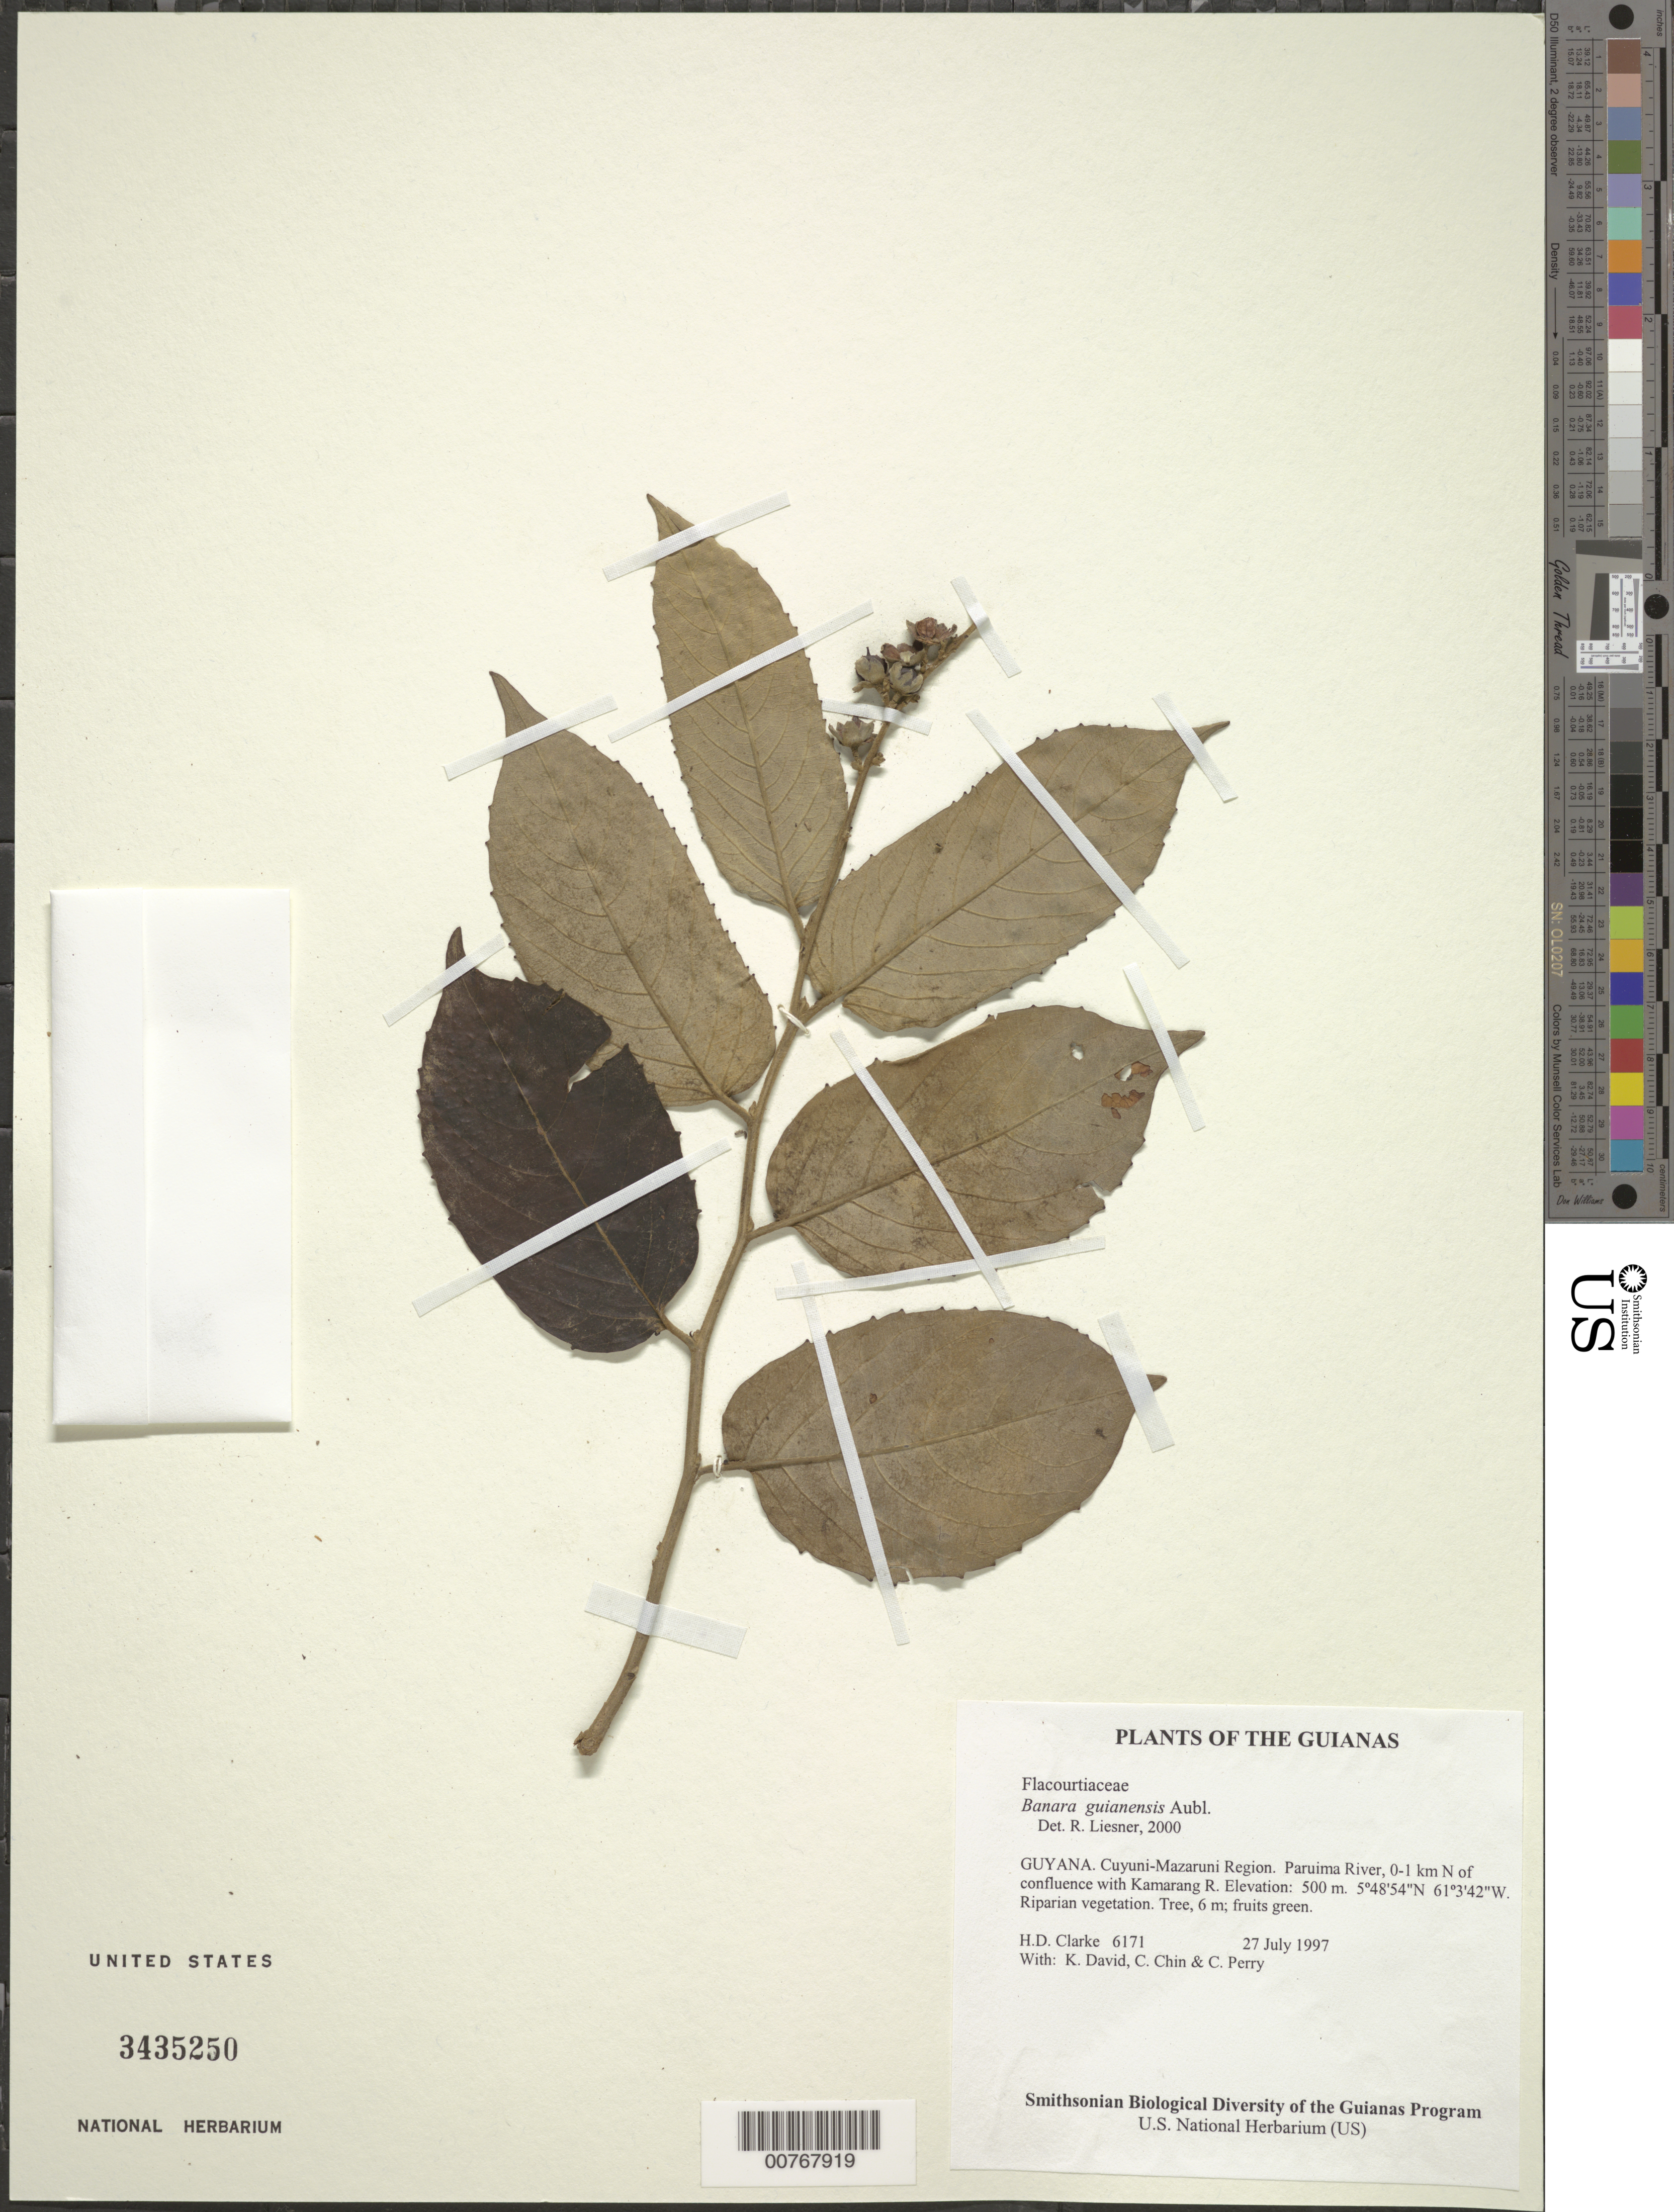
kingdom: Plantae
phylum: Tracheophyta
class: Magnoliopsida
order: Malpighiales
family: Salicaceae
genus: Banara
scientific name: Banara guianensis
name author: Aubl.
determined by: Liesner, R. L.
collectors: H. D. Clarke, K. David, C. Chin & C. Perry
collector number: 6171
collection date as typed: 27 July 1997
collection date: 1997-07-27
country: Guyana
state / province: Cuyuni-Mazaruni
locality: Paruima River, 0-1 km N of confluence with Kamarang R.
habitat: Riparian vegetation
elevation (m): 500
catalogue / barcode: US 3435250